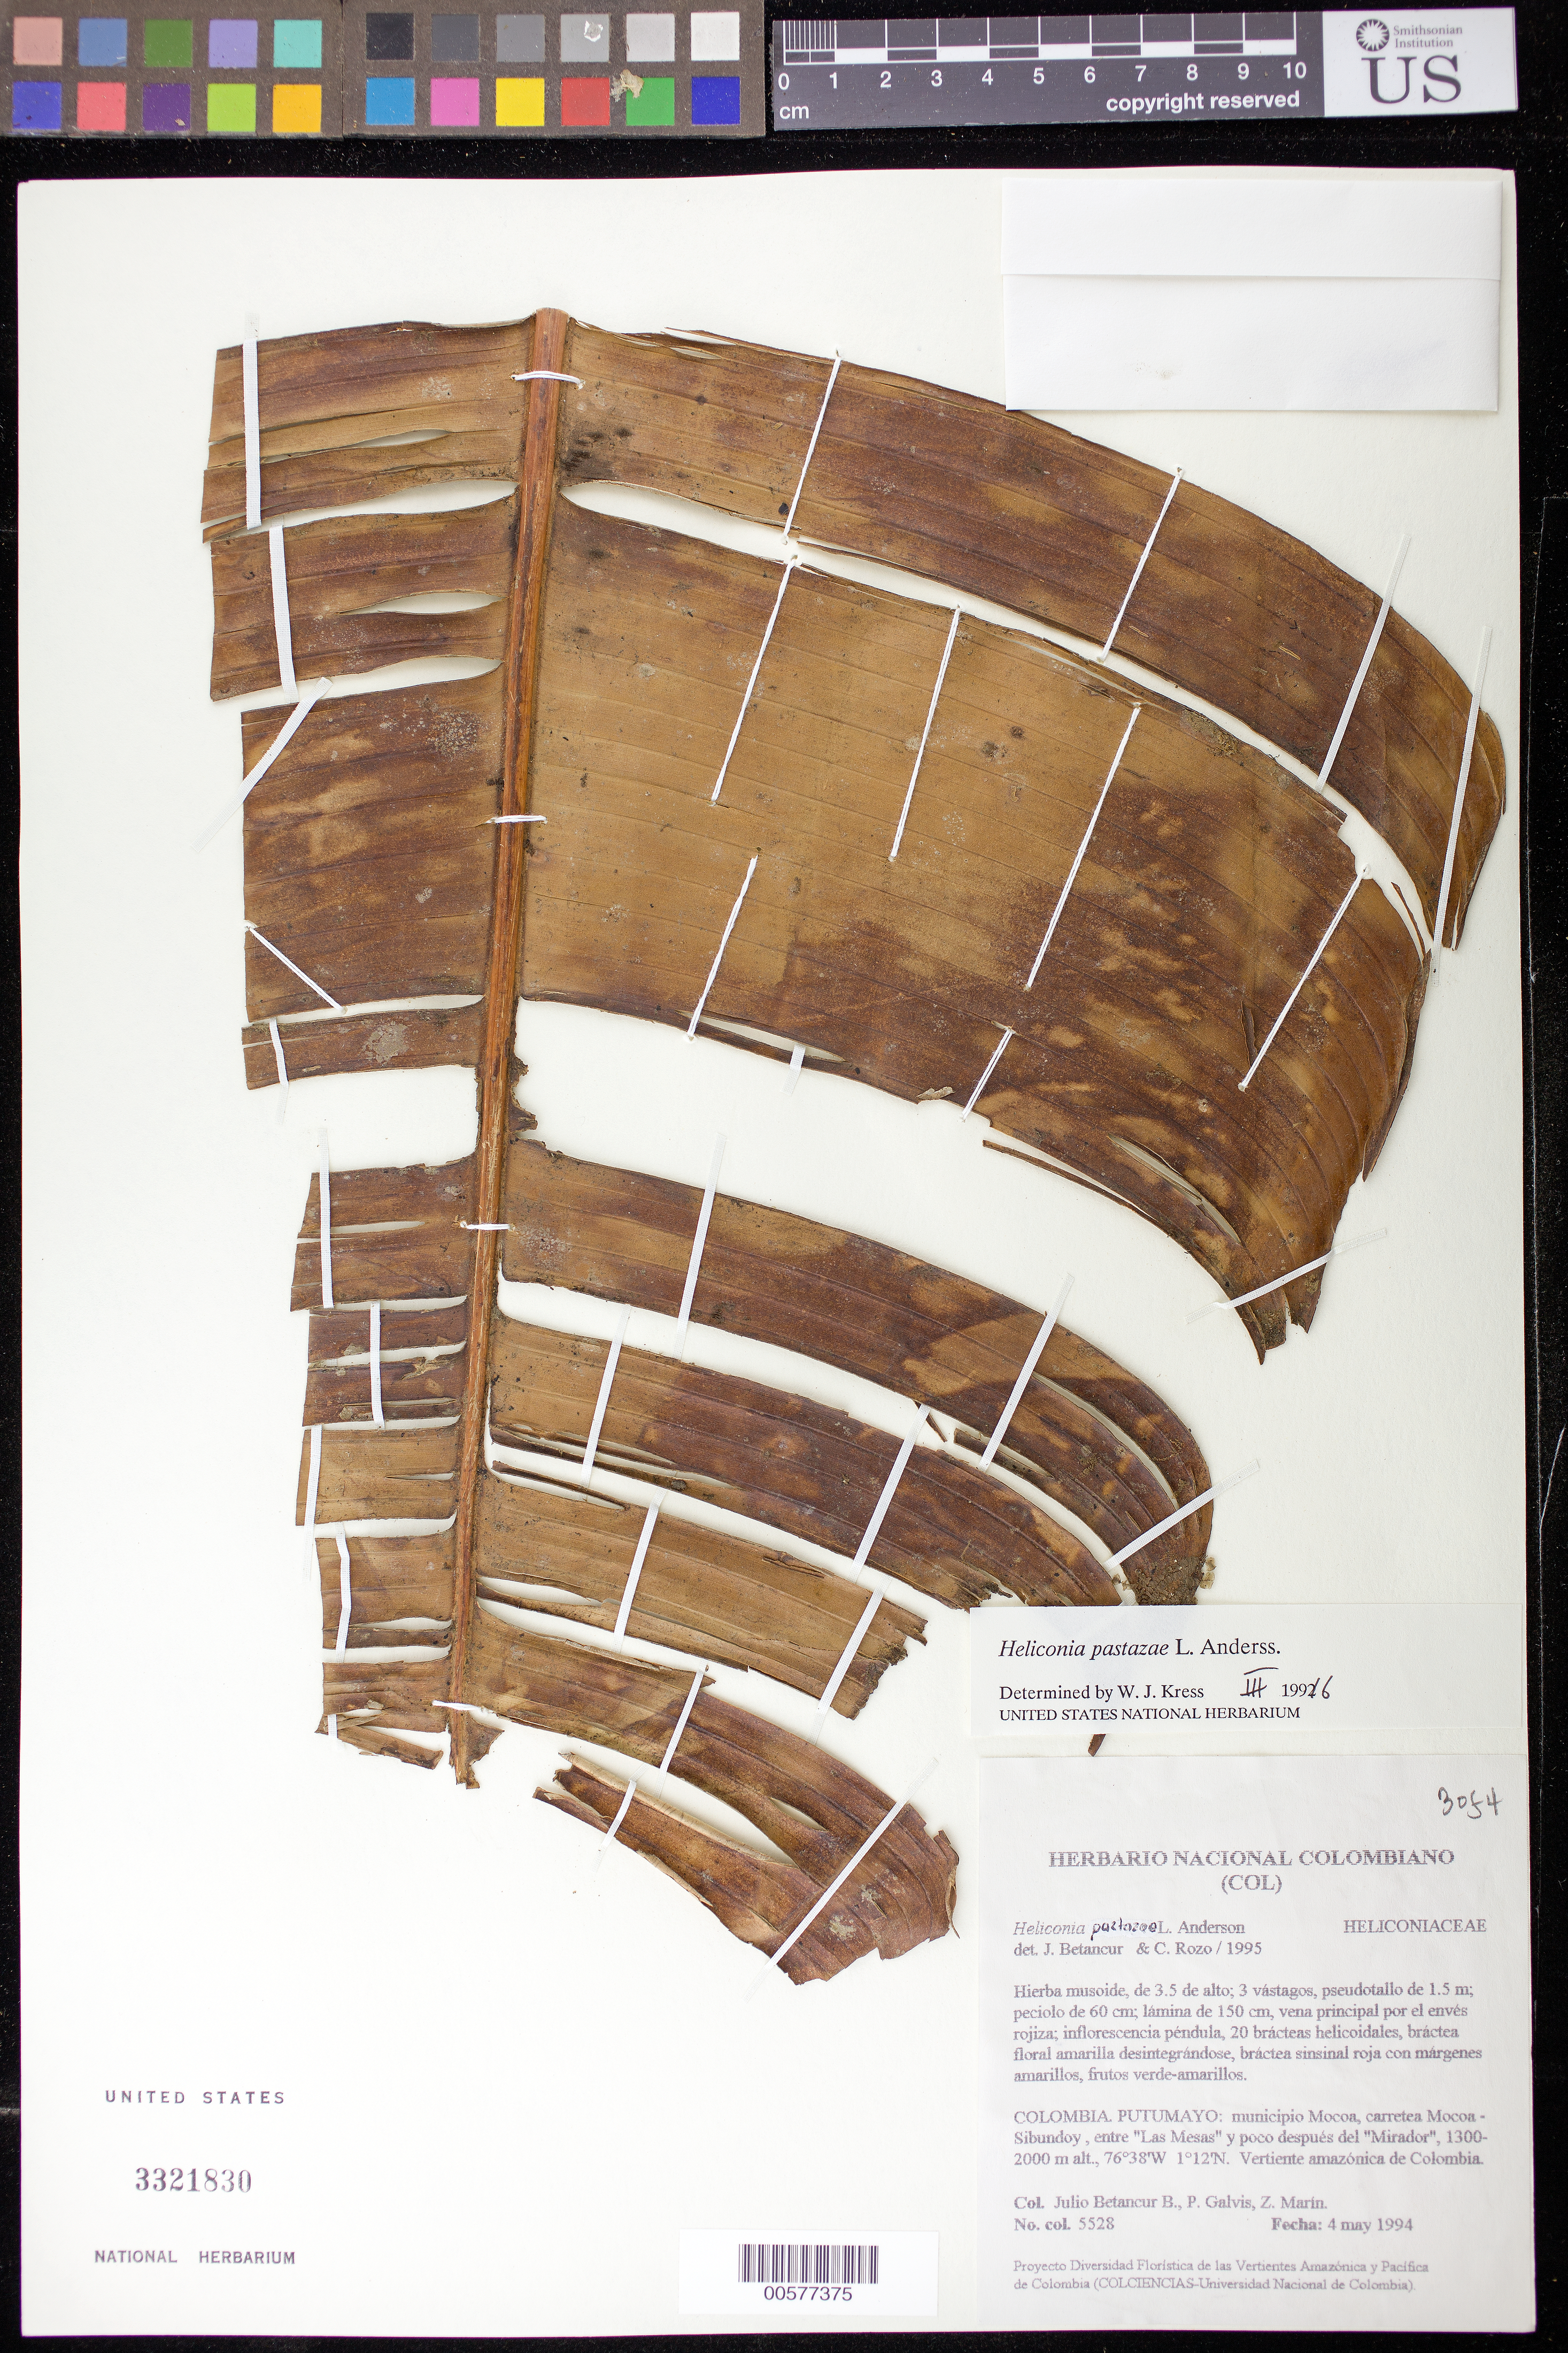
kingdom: Plantae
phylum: Tracheophyta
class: Liliopsida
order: Zingiberales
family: Heliconiaceae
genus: Heliconia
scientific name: Heliconia pastazae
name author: L. Andersson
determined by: Betancur, J. C.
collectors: J. C. Betancur, P. Galvis & Z. Marin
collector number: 5528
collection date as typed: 04 May 1994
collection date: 1994-05-04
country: Colombia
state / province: Putumayo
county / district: Mocoa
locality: Mocoa-Sibundou highway, between "Las Mesas" and "Mirador".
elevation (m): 1300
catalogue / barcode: US 3321830